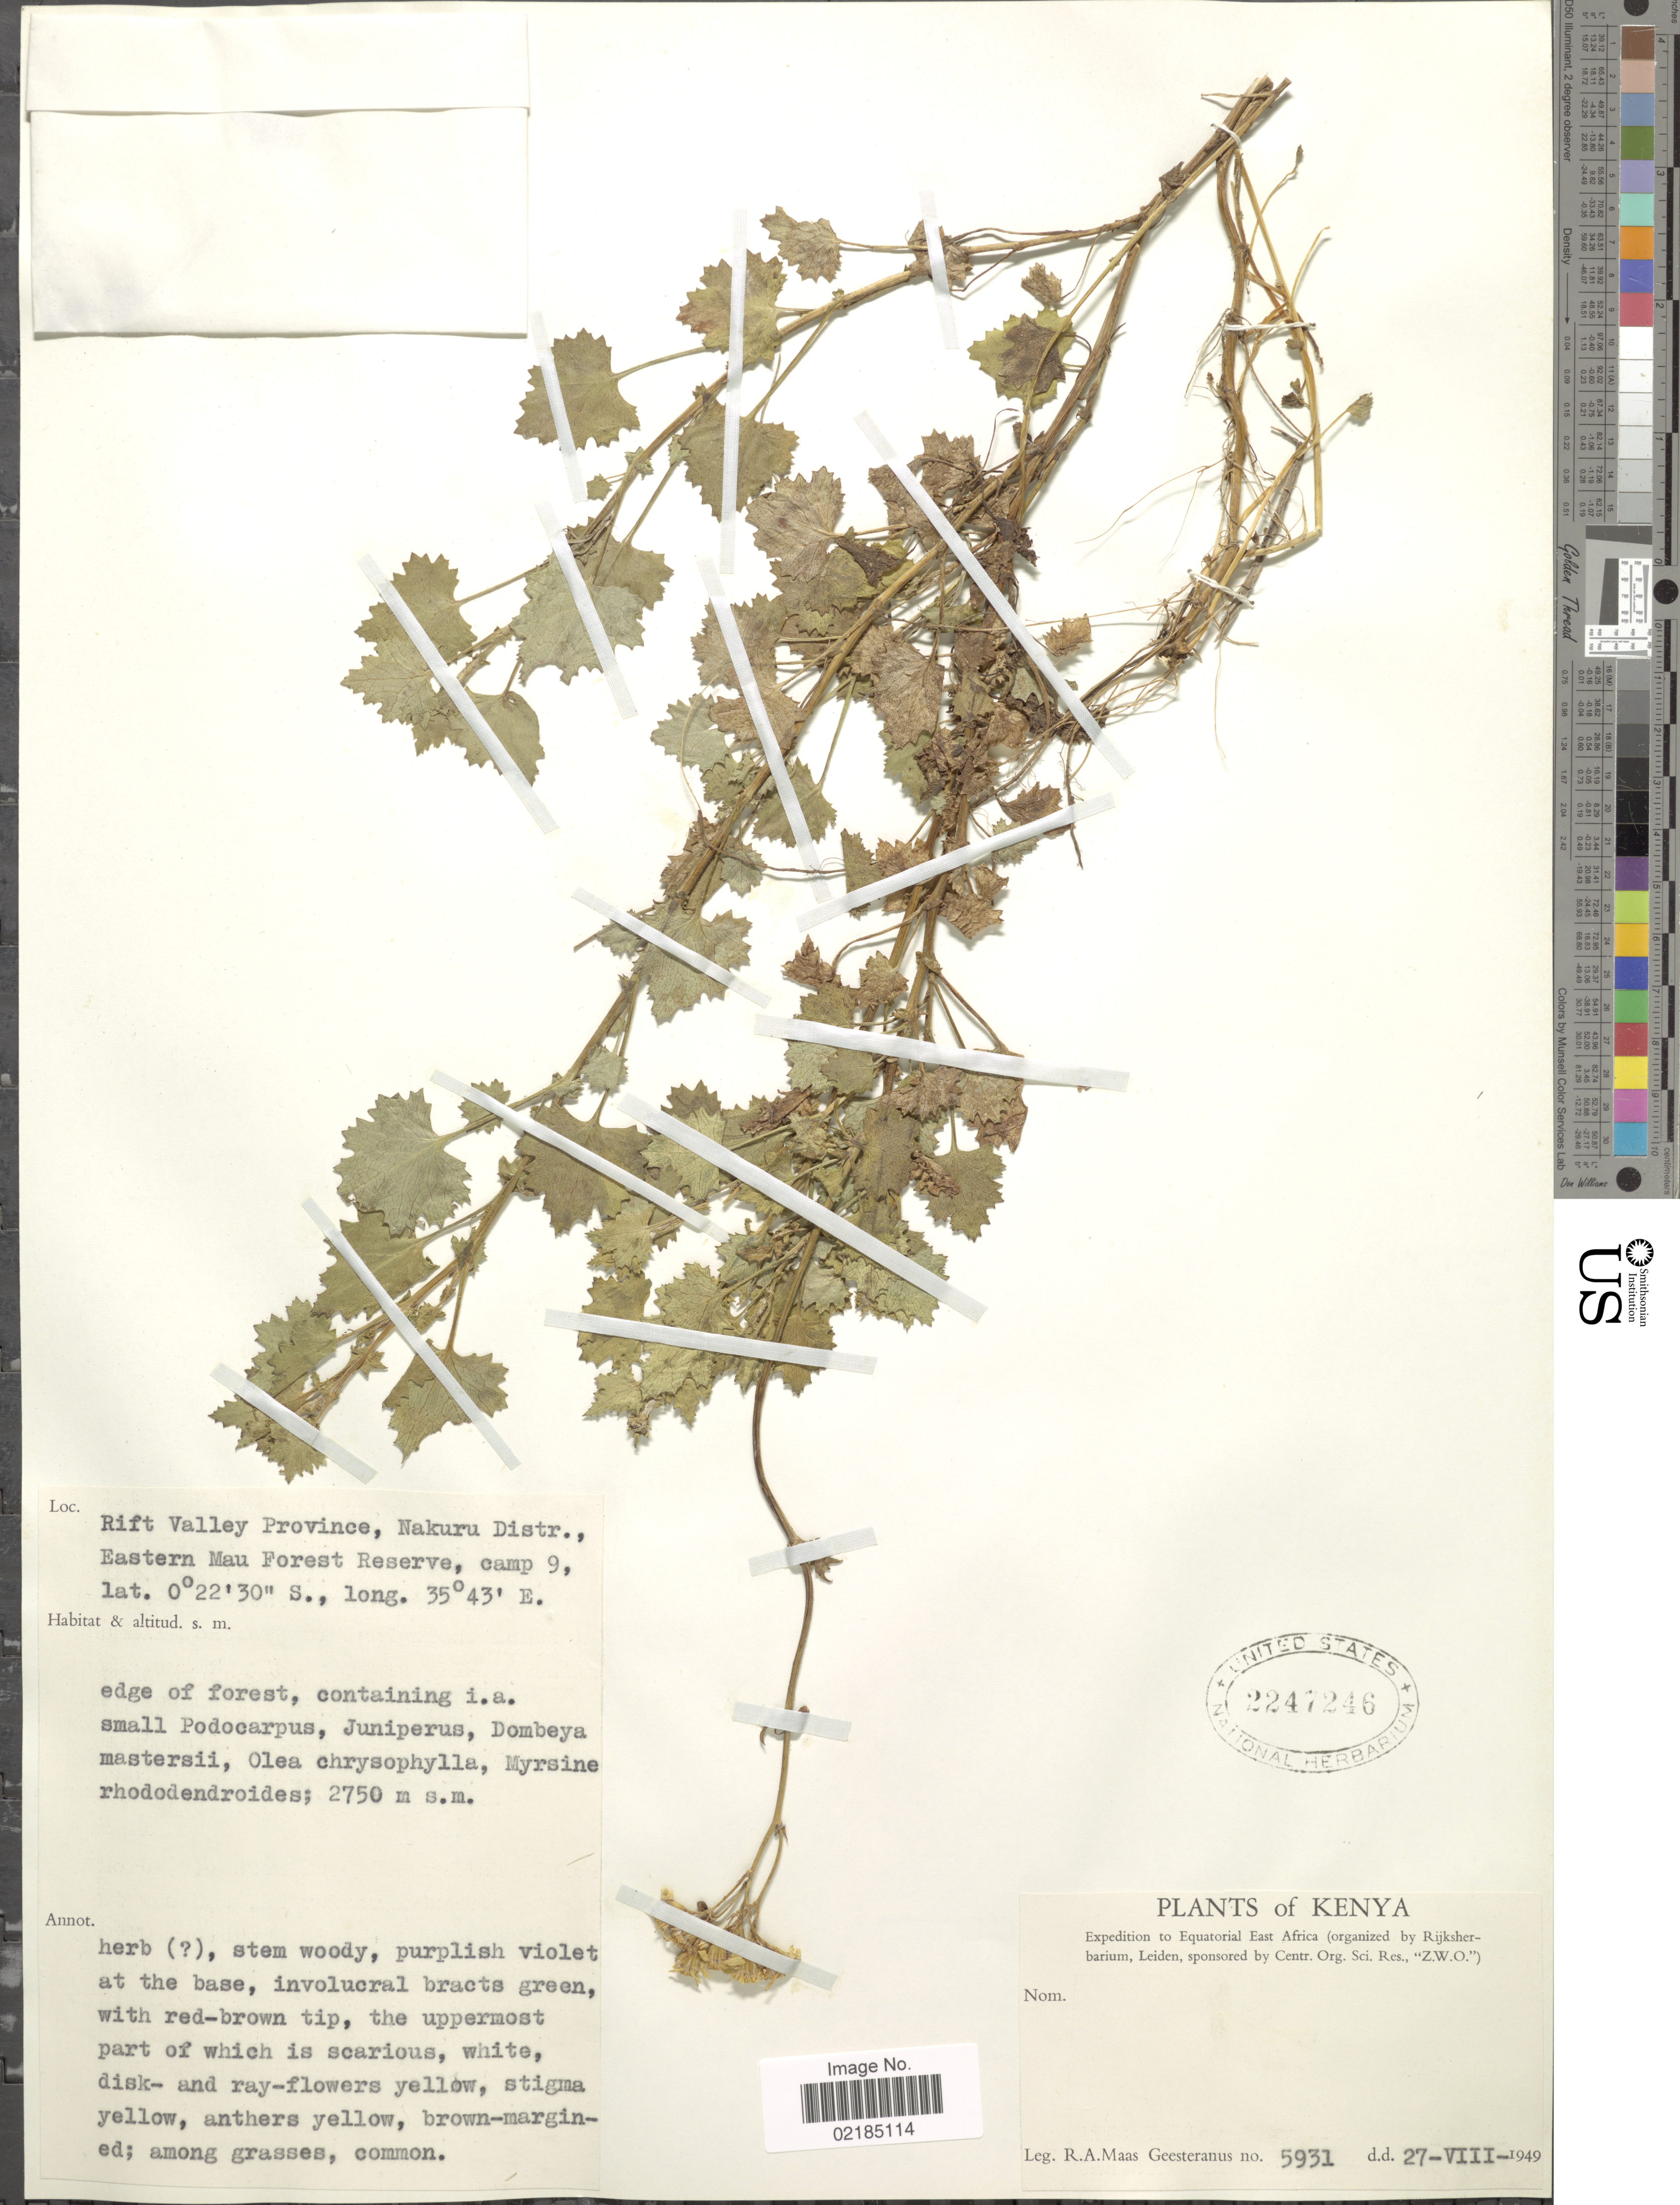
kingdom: Plantae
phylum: Tracheophyta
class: Magnoliopsida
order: Asterales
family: Asteraceae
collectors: R. A. Maas Geesteranus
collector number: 5931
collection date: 1949-08-27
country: Kenya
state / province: Nakuru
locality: Rift Valley Province, Nakuru Distr., Eastern Mau Forest Reserve, camp 9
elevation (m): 2750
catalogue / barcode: US 2247246